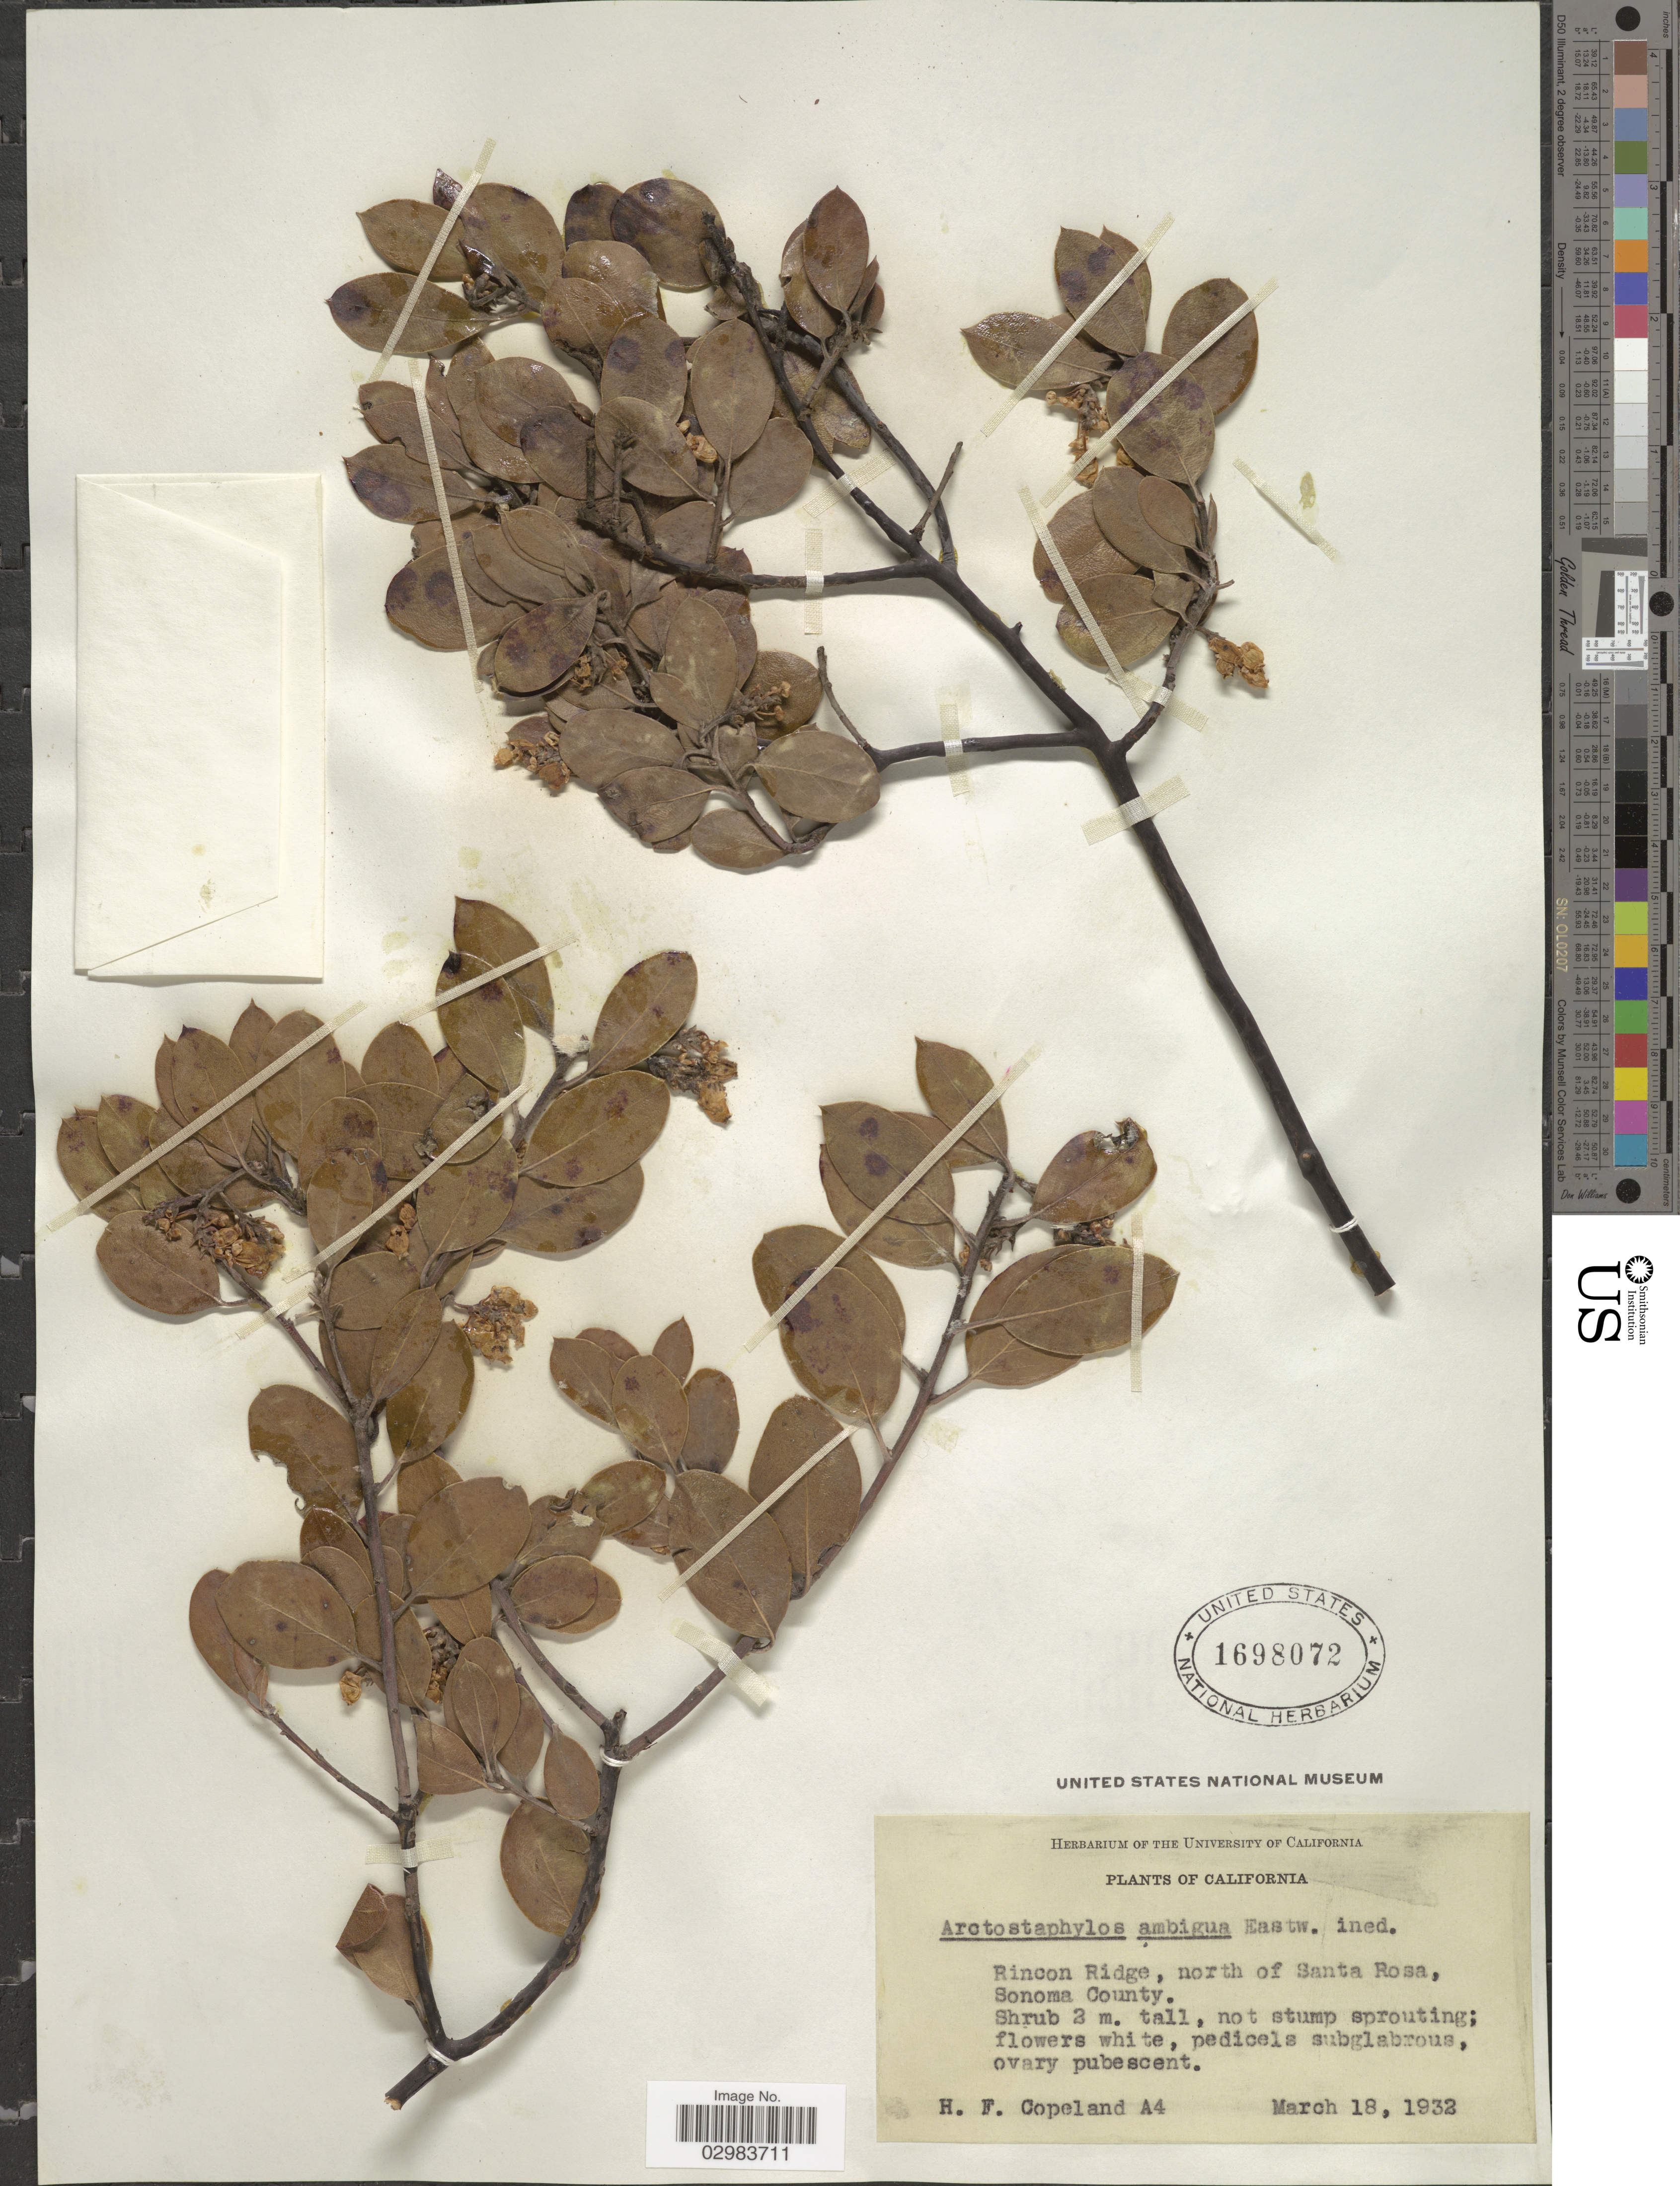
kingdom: Plantae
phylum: Tracheophyta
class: Magnoliopsida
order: Ericales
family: Ericaceae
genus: Arctostaphylos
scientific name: Arctostaphylos ambigua ined.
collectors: H. F. Copeland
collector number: A4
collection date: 1932-03-18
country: United States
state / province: California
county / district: Sonoma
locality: Rincon Ridge, north of Santa Rosa, Sonoma County.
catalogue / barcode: US 1698072